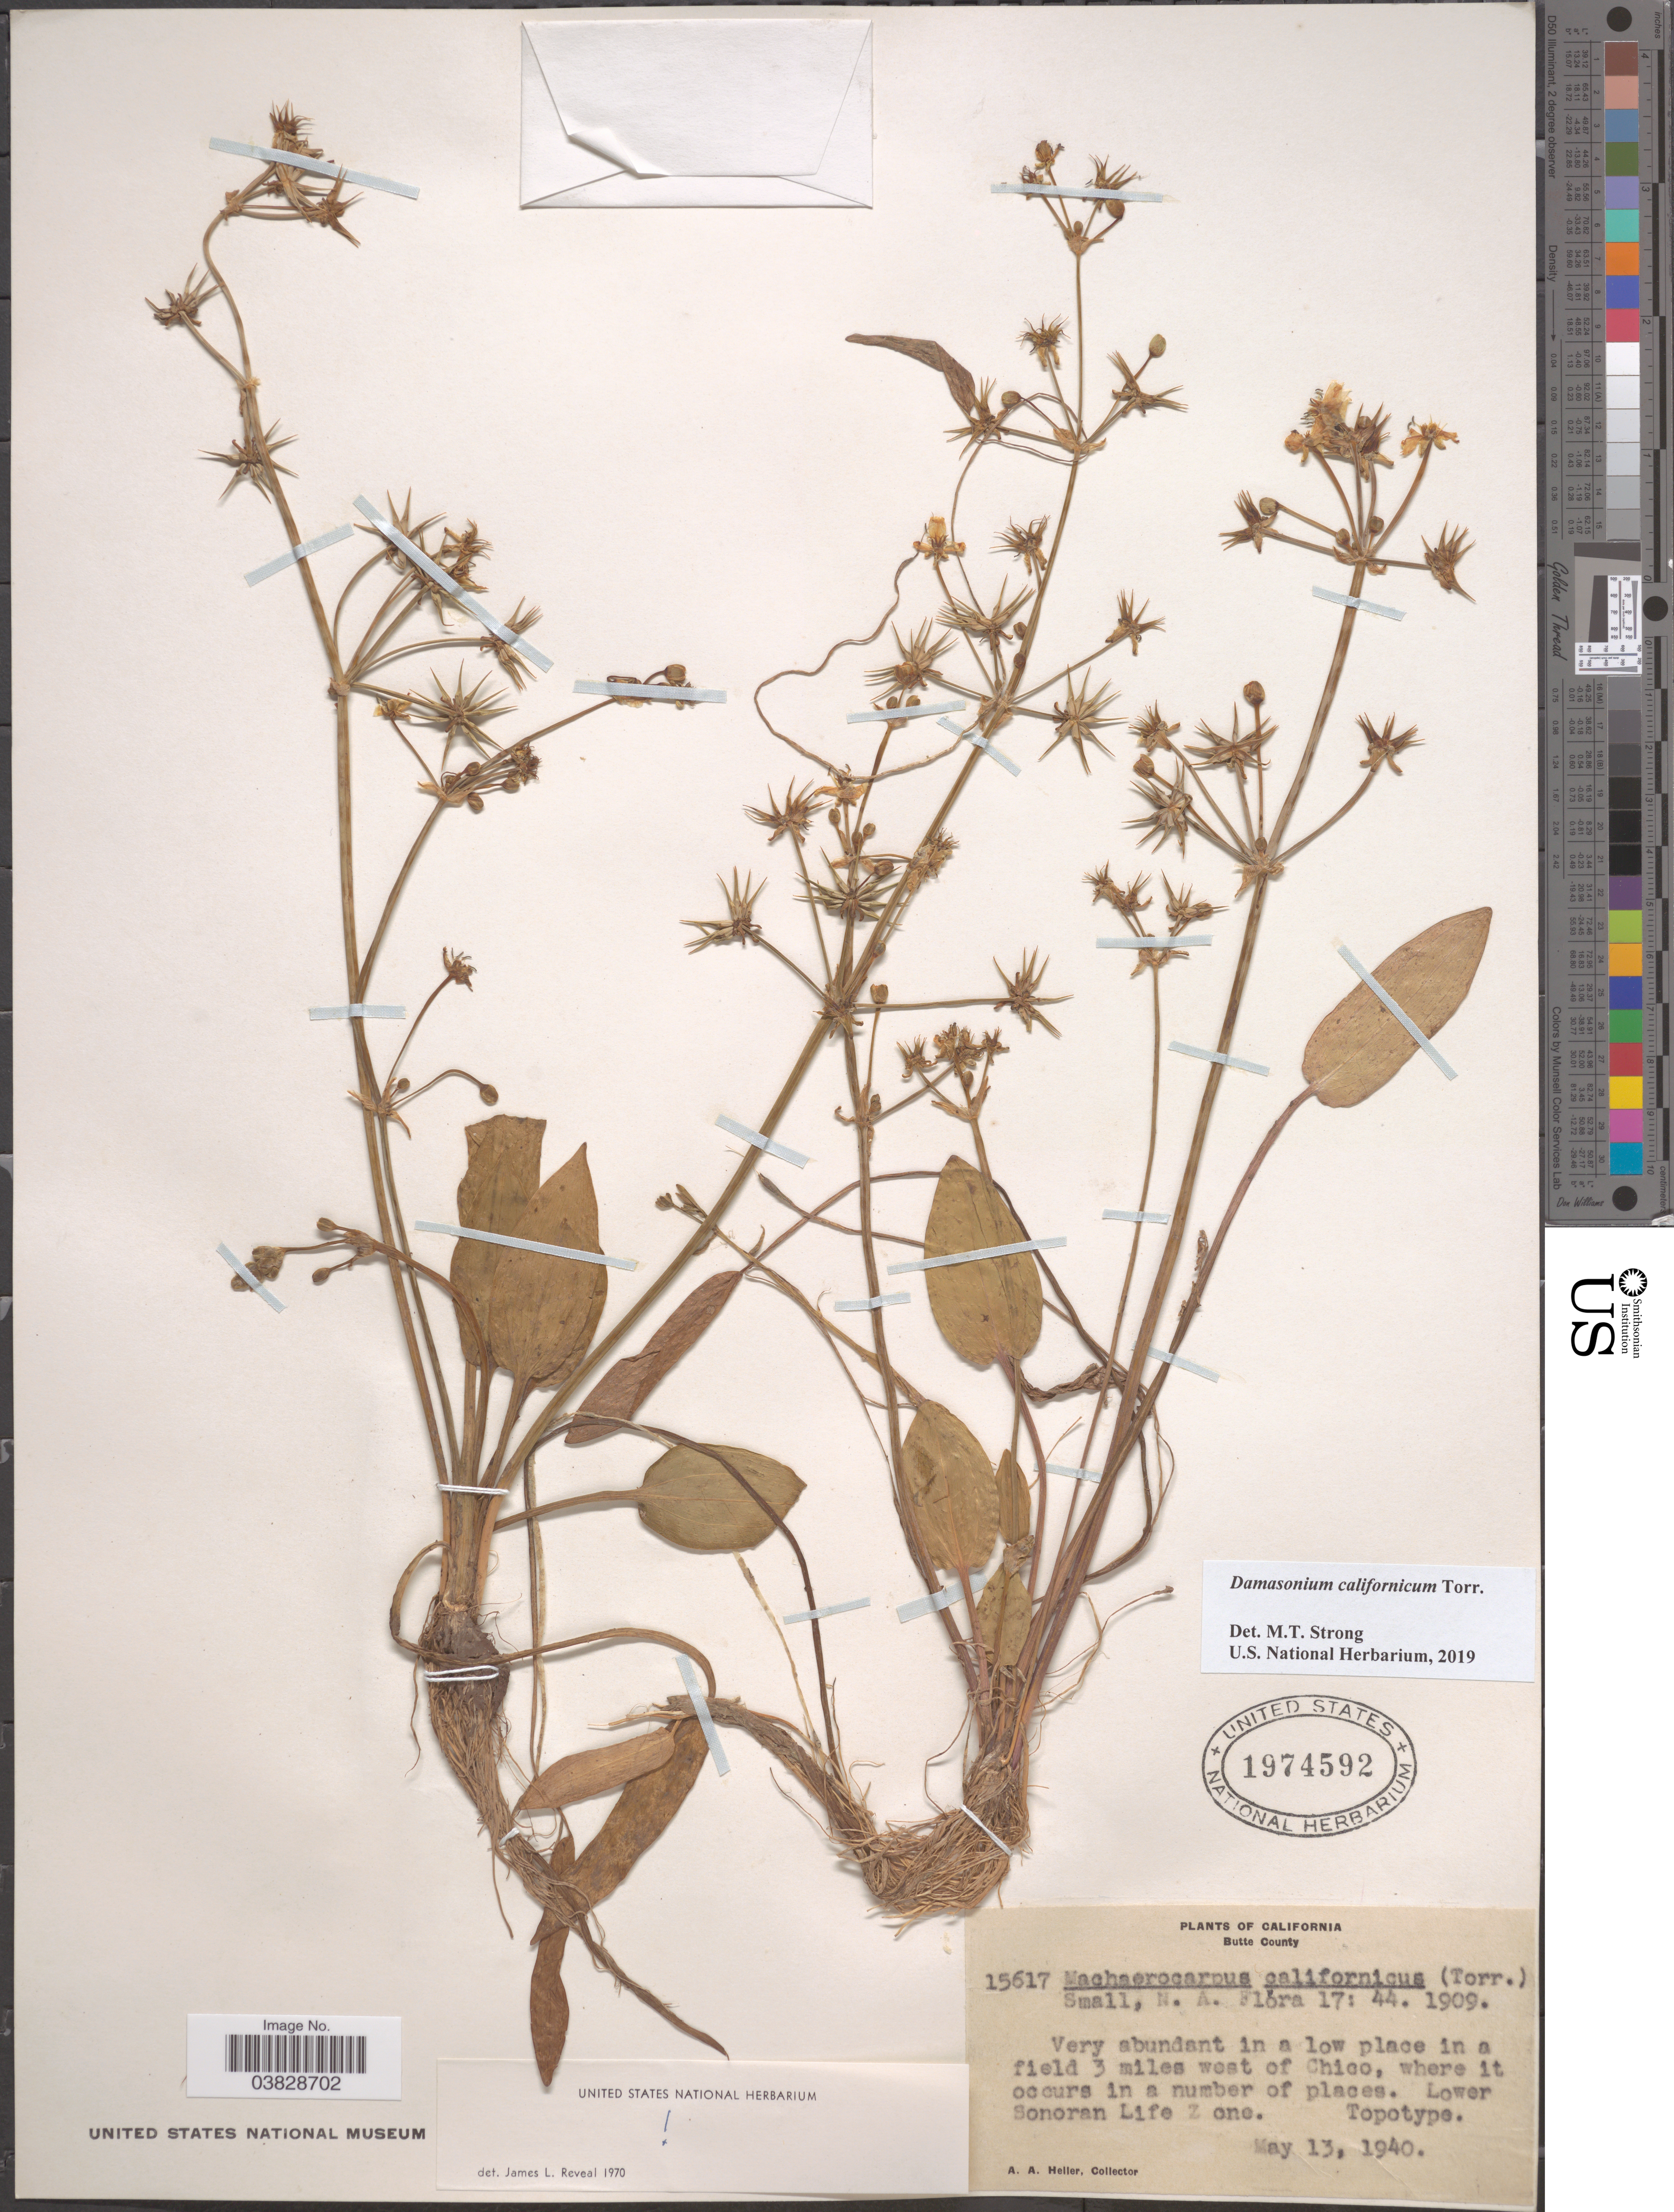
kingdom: Plantae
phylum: Tracheophyta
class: Liliopsida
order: Alismatales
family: Alismataceae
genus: Damasonium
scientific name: Damasonium californicum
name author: Torr.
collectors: A. A. Heller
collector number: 15617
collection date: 1940-05-13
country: United States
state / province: California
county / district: Butte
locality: Butte County. In a low place in a field 3 miles west of Chico. Sonoron Life Zone.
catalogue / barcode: US 1974592